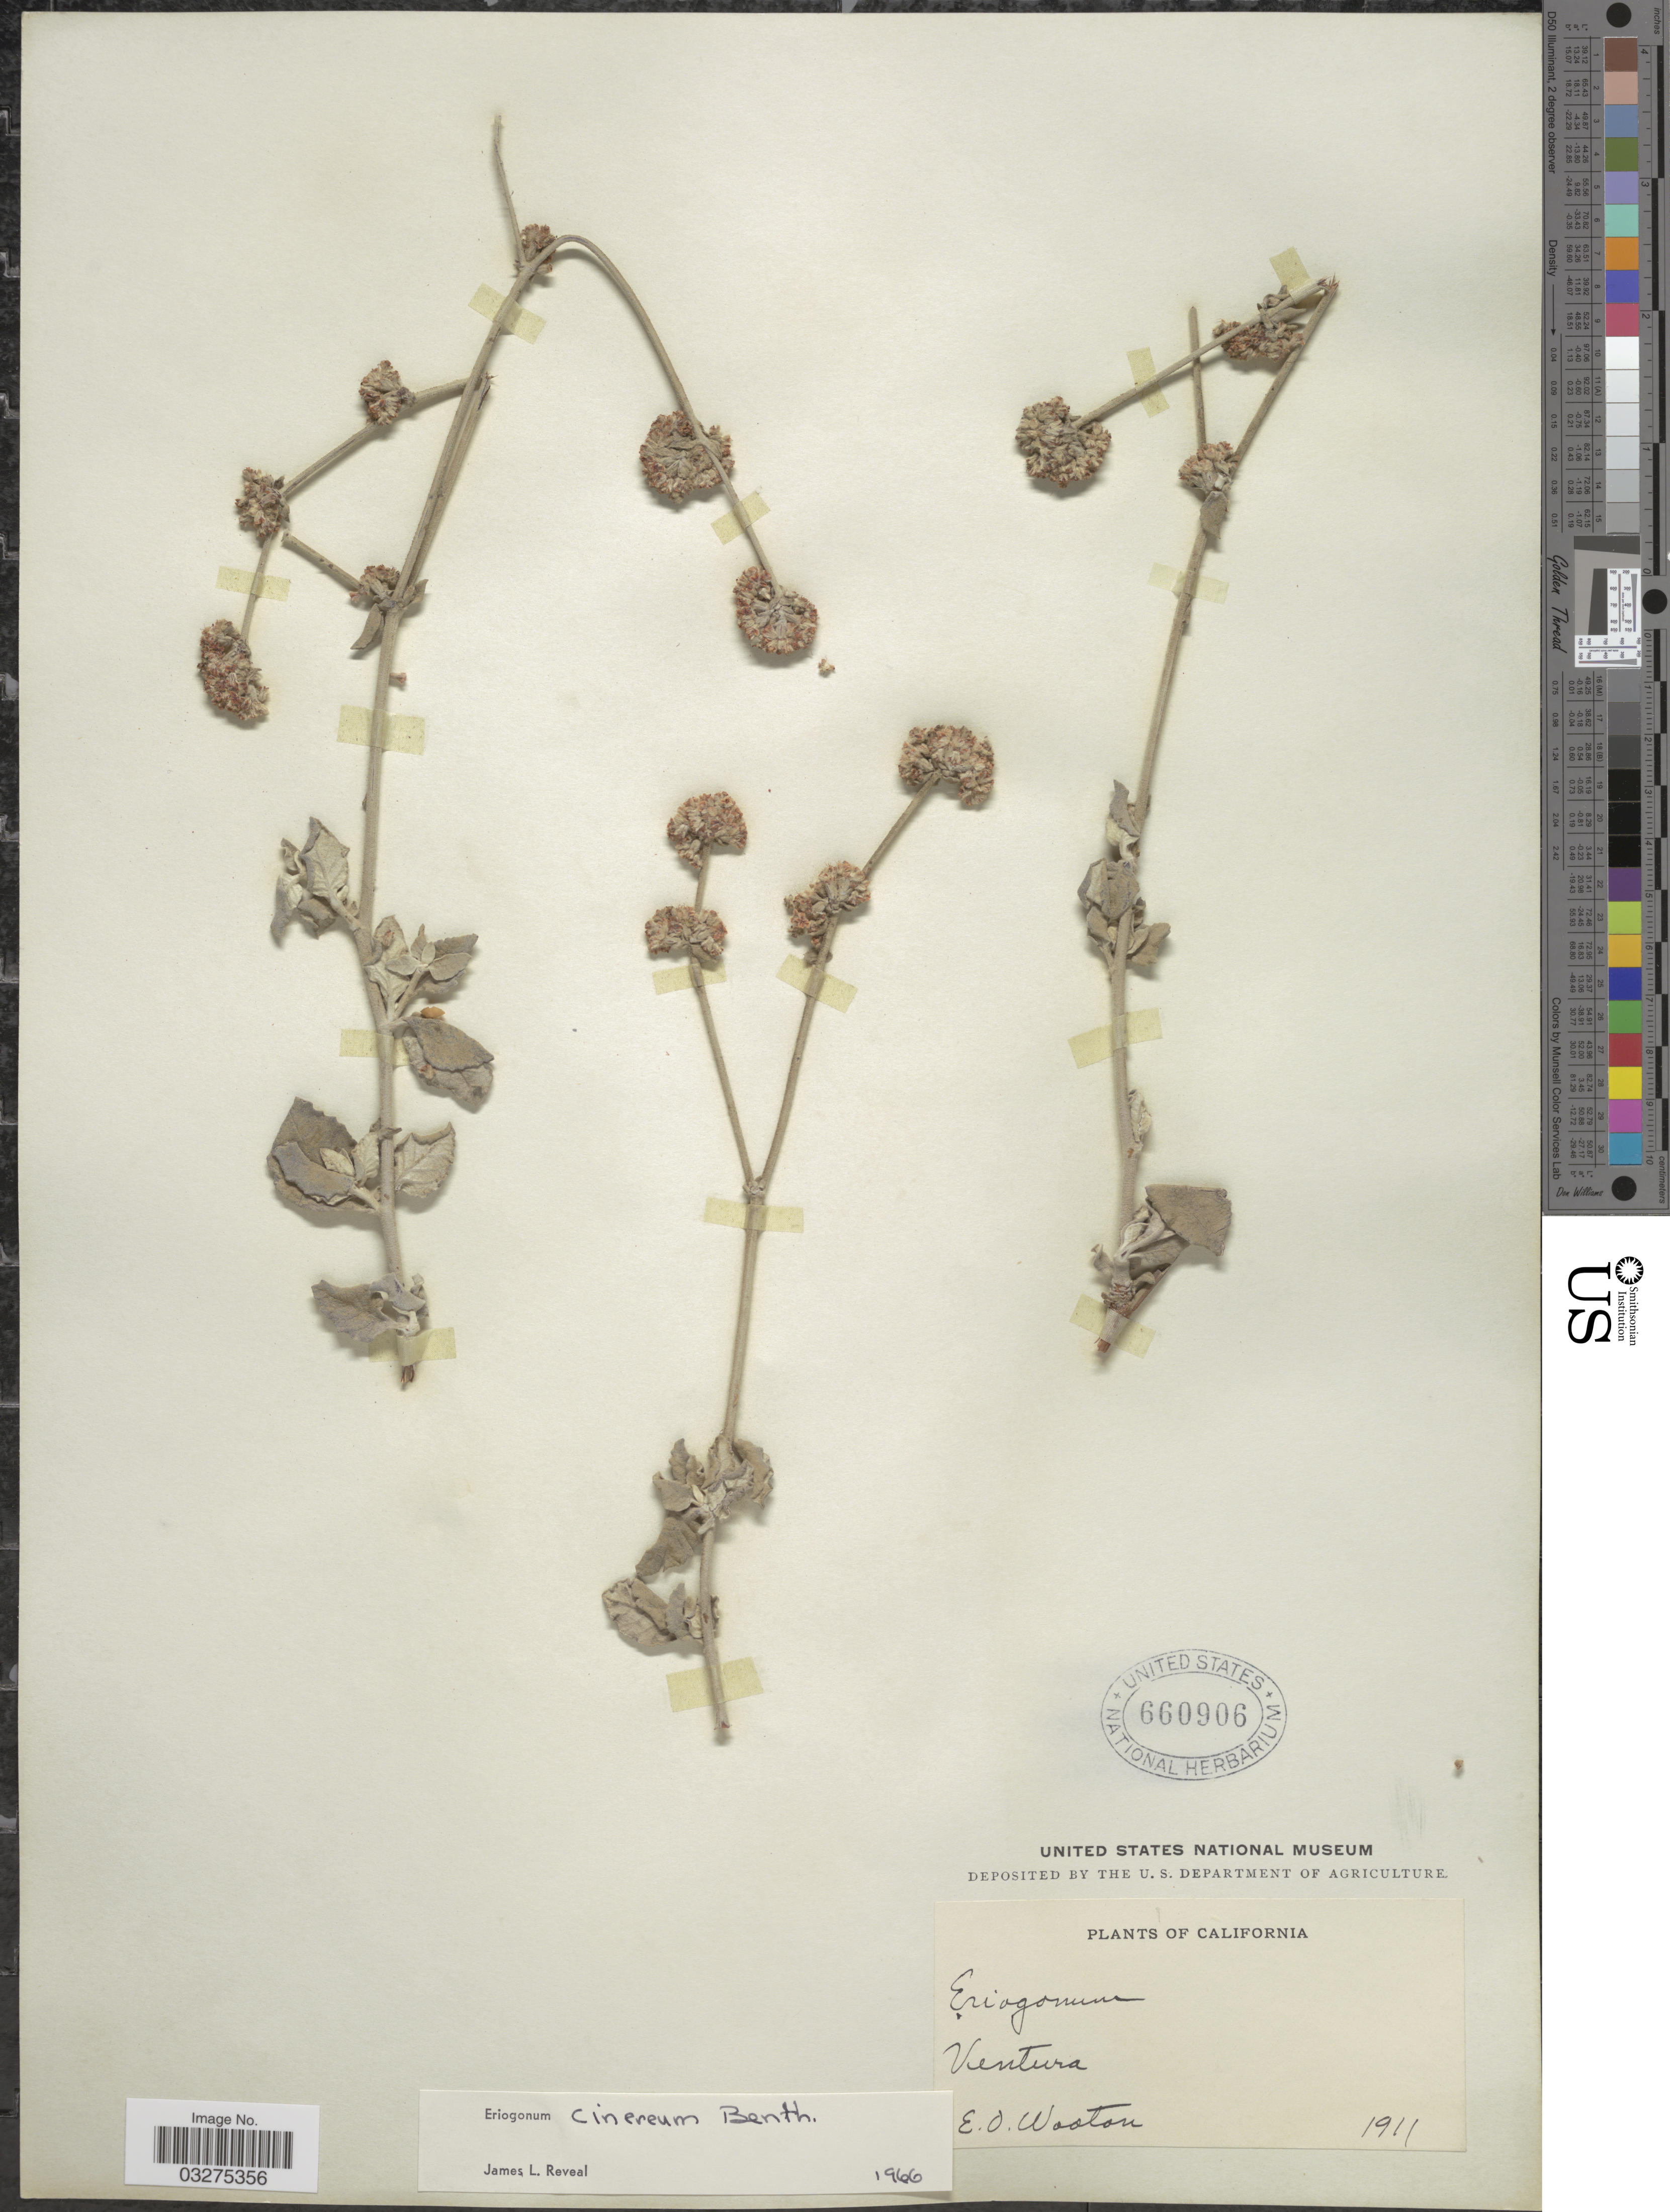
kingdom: Plantae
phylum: Tracheophyta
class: Magnoliopsida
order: Caryophyllales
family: Polygonaceae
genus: Eriogonum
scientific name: Eriogonum cinerum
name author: Benth.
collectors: E. O. Wooton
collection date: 1911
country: United States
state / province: California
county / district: Ventura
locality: Ventura.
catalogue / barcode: US 660906